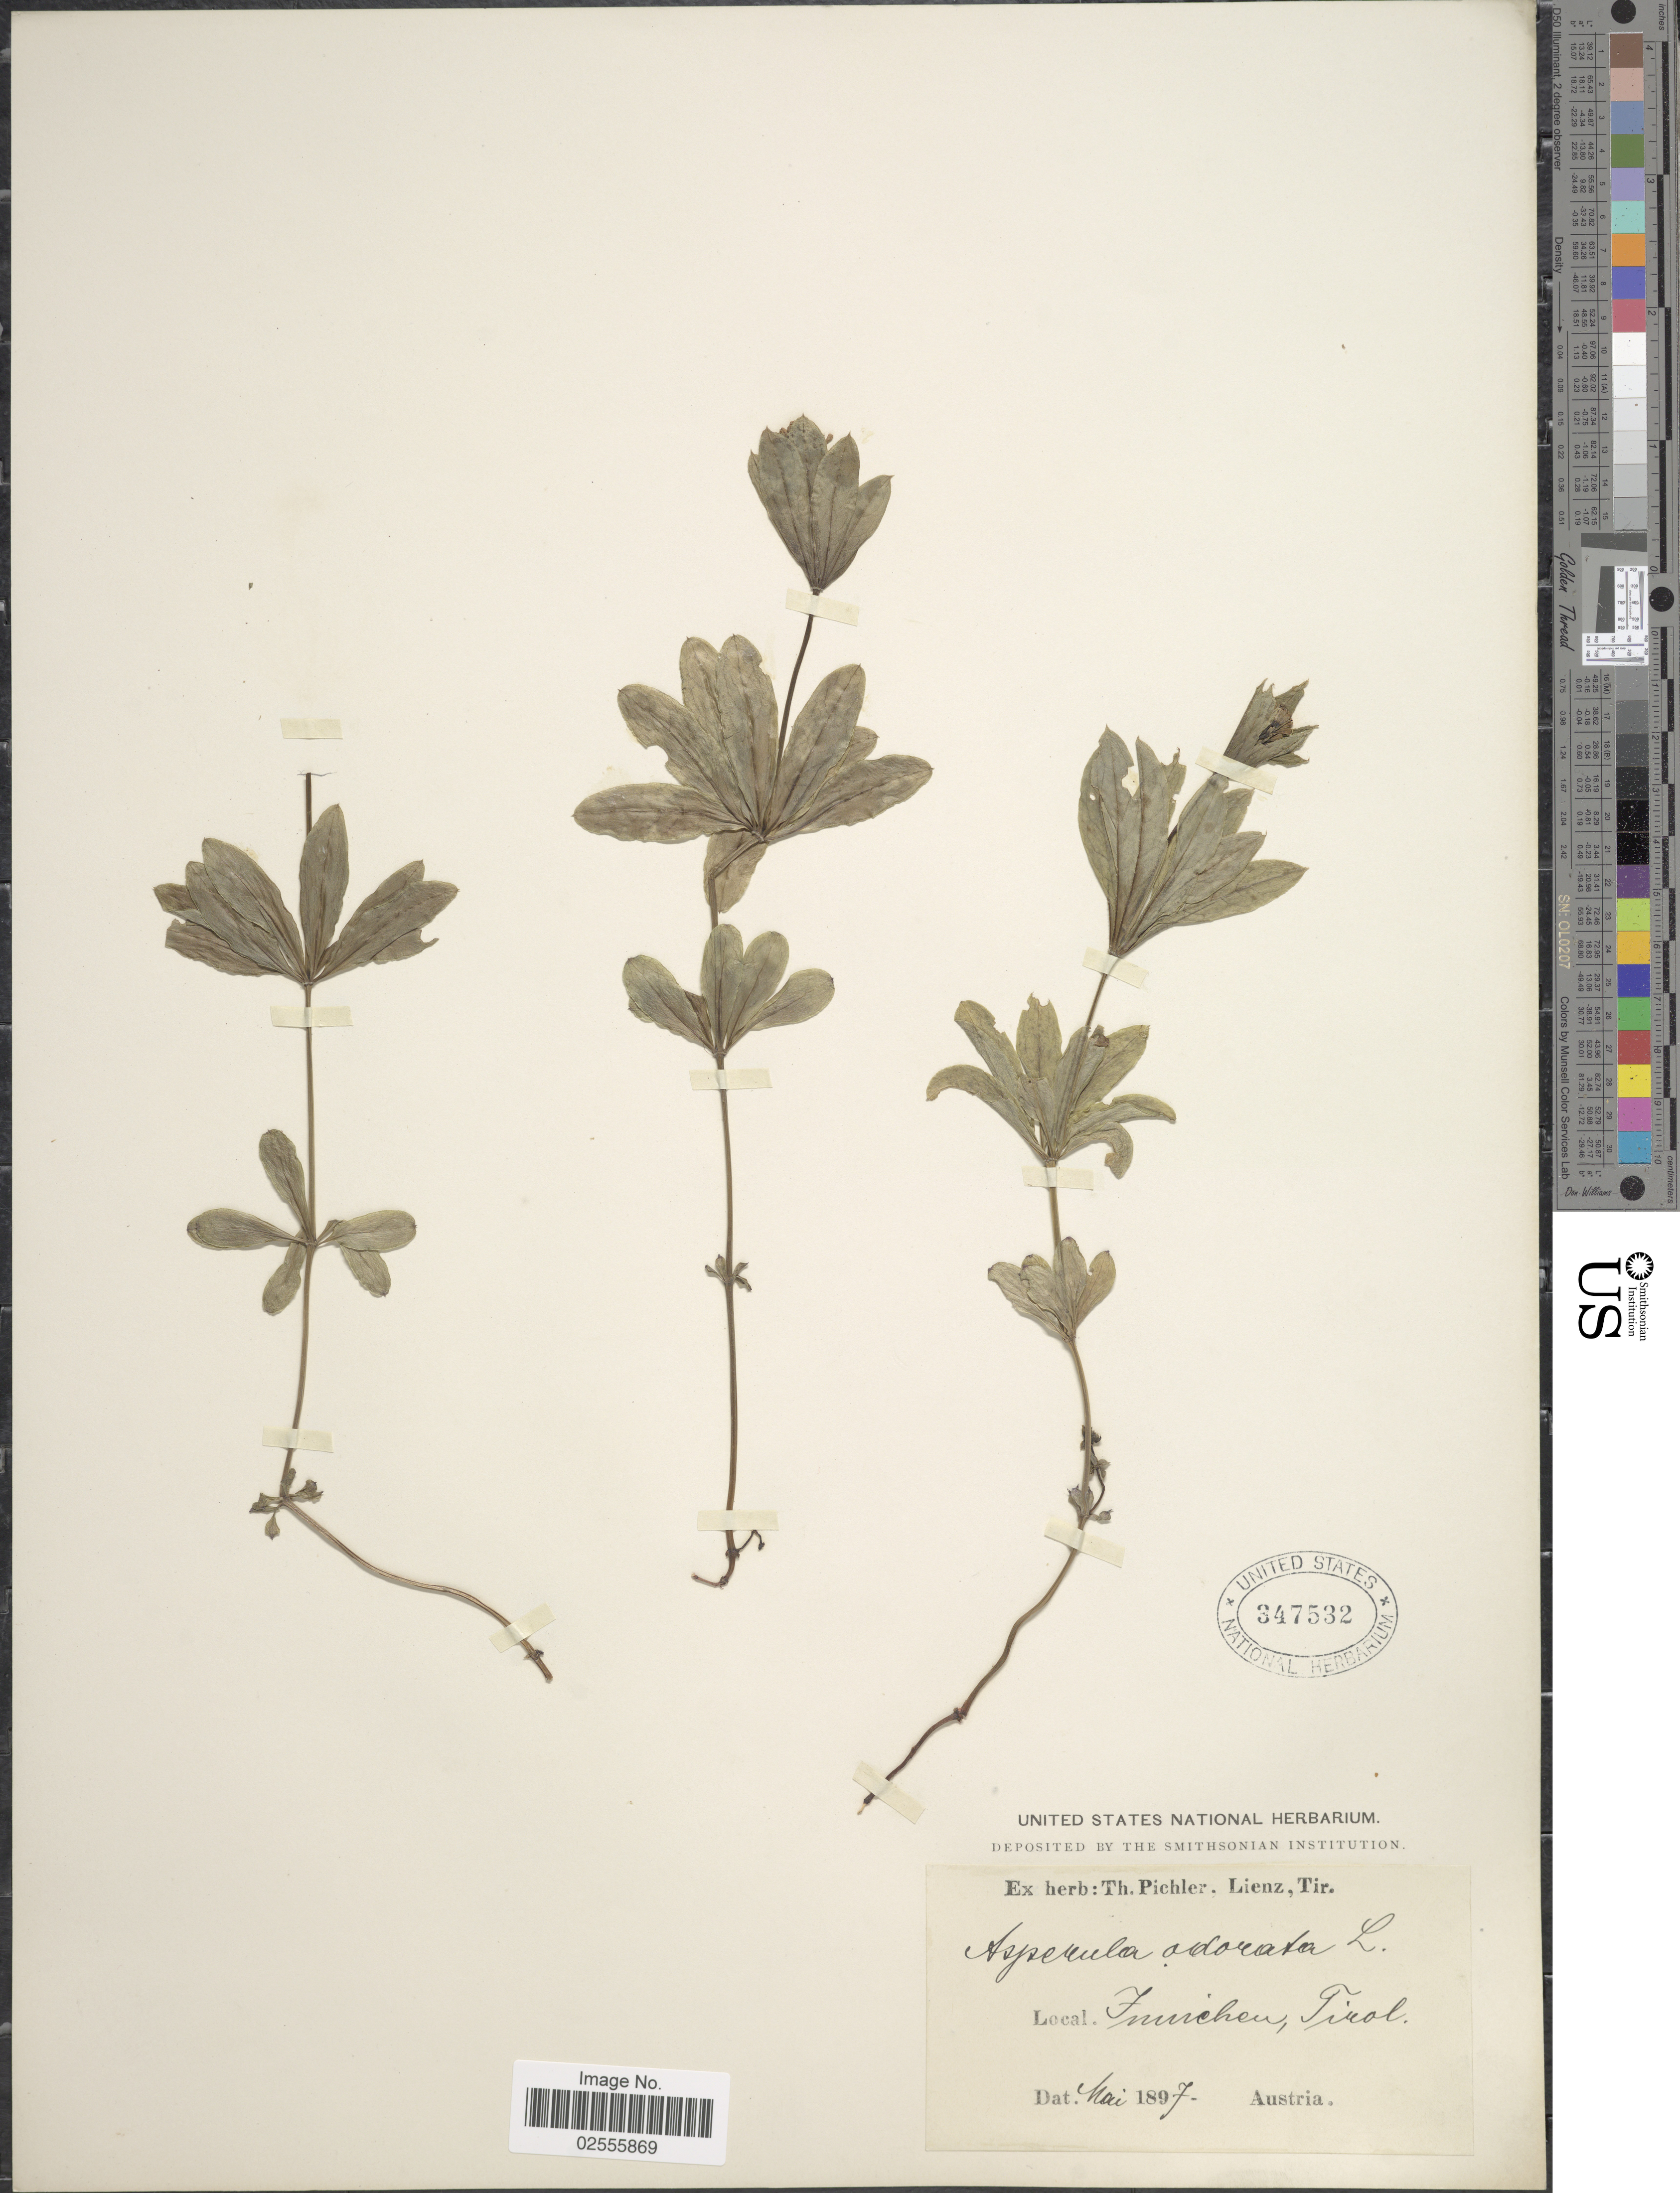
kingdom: Plantae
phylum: Tracheophyta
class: Magnoliopsida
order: Gentianales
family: Rubiaceae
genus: Asperula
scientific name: Asperula odorata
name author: L.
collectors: T. Pichler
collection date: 1897-05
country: Italy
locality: Innichen, Tirol.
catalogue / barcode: US 347532